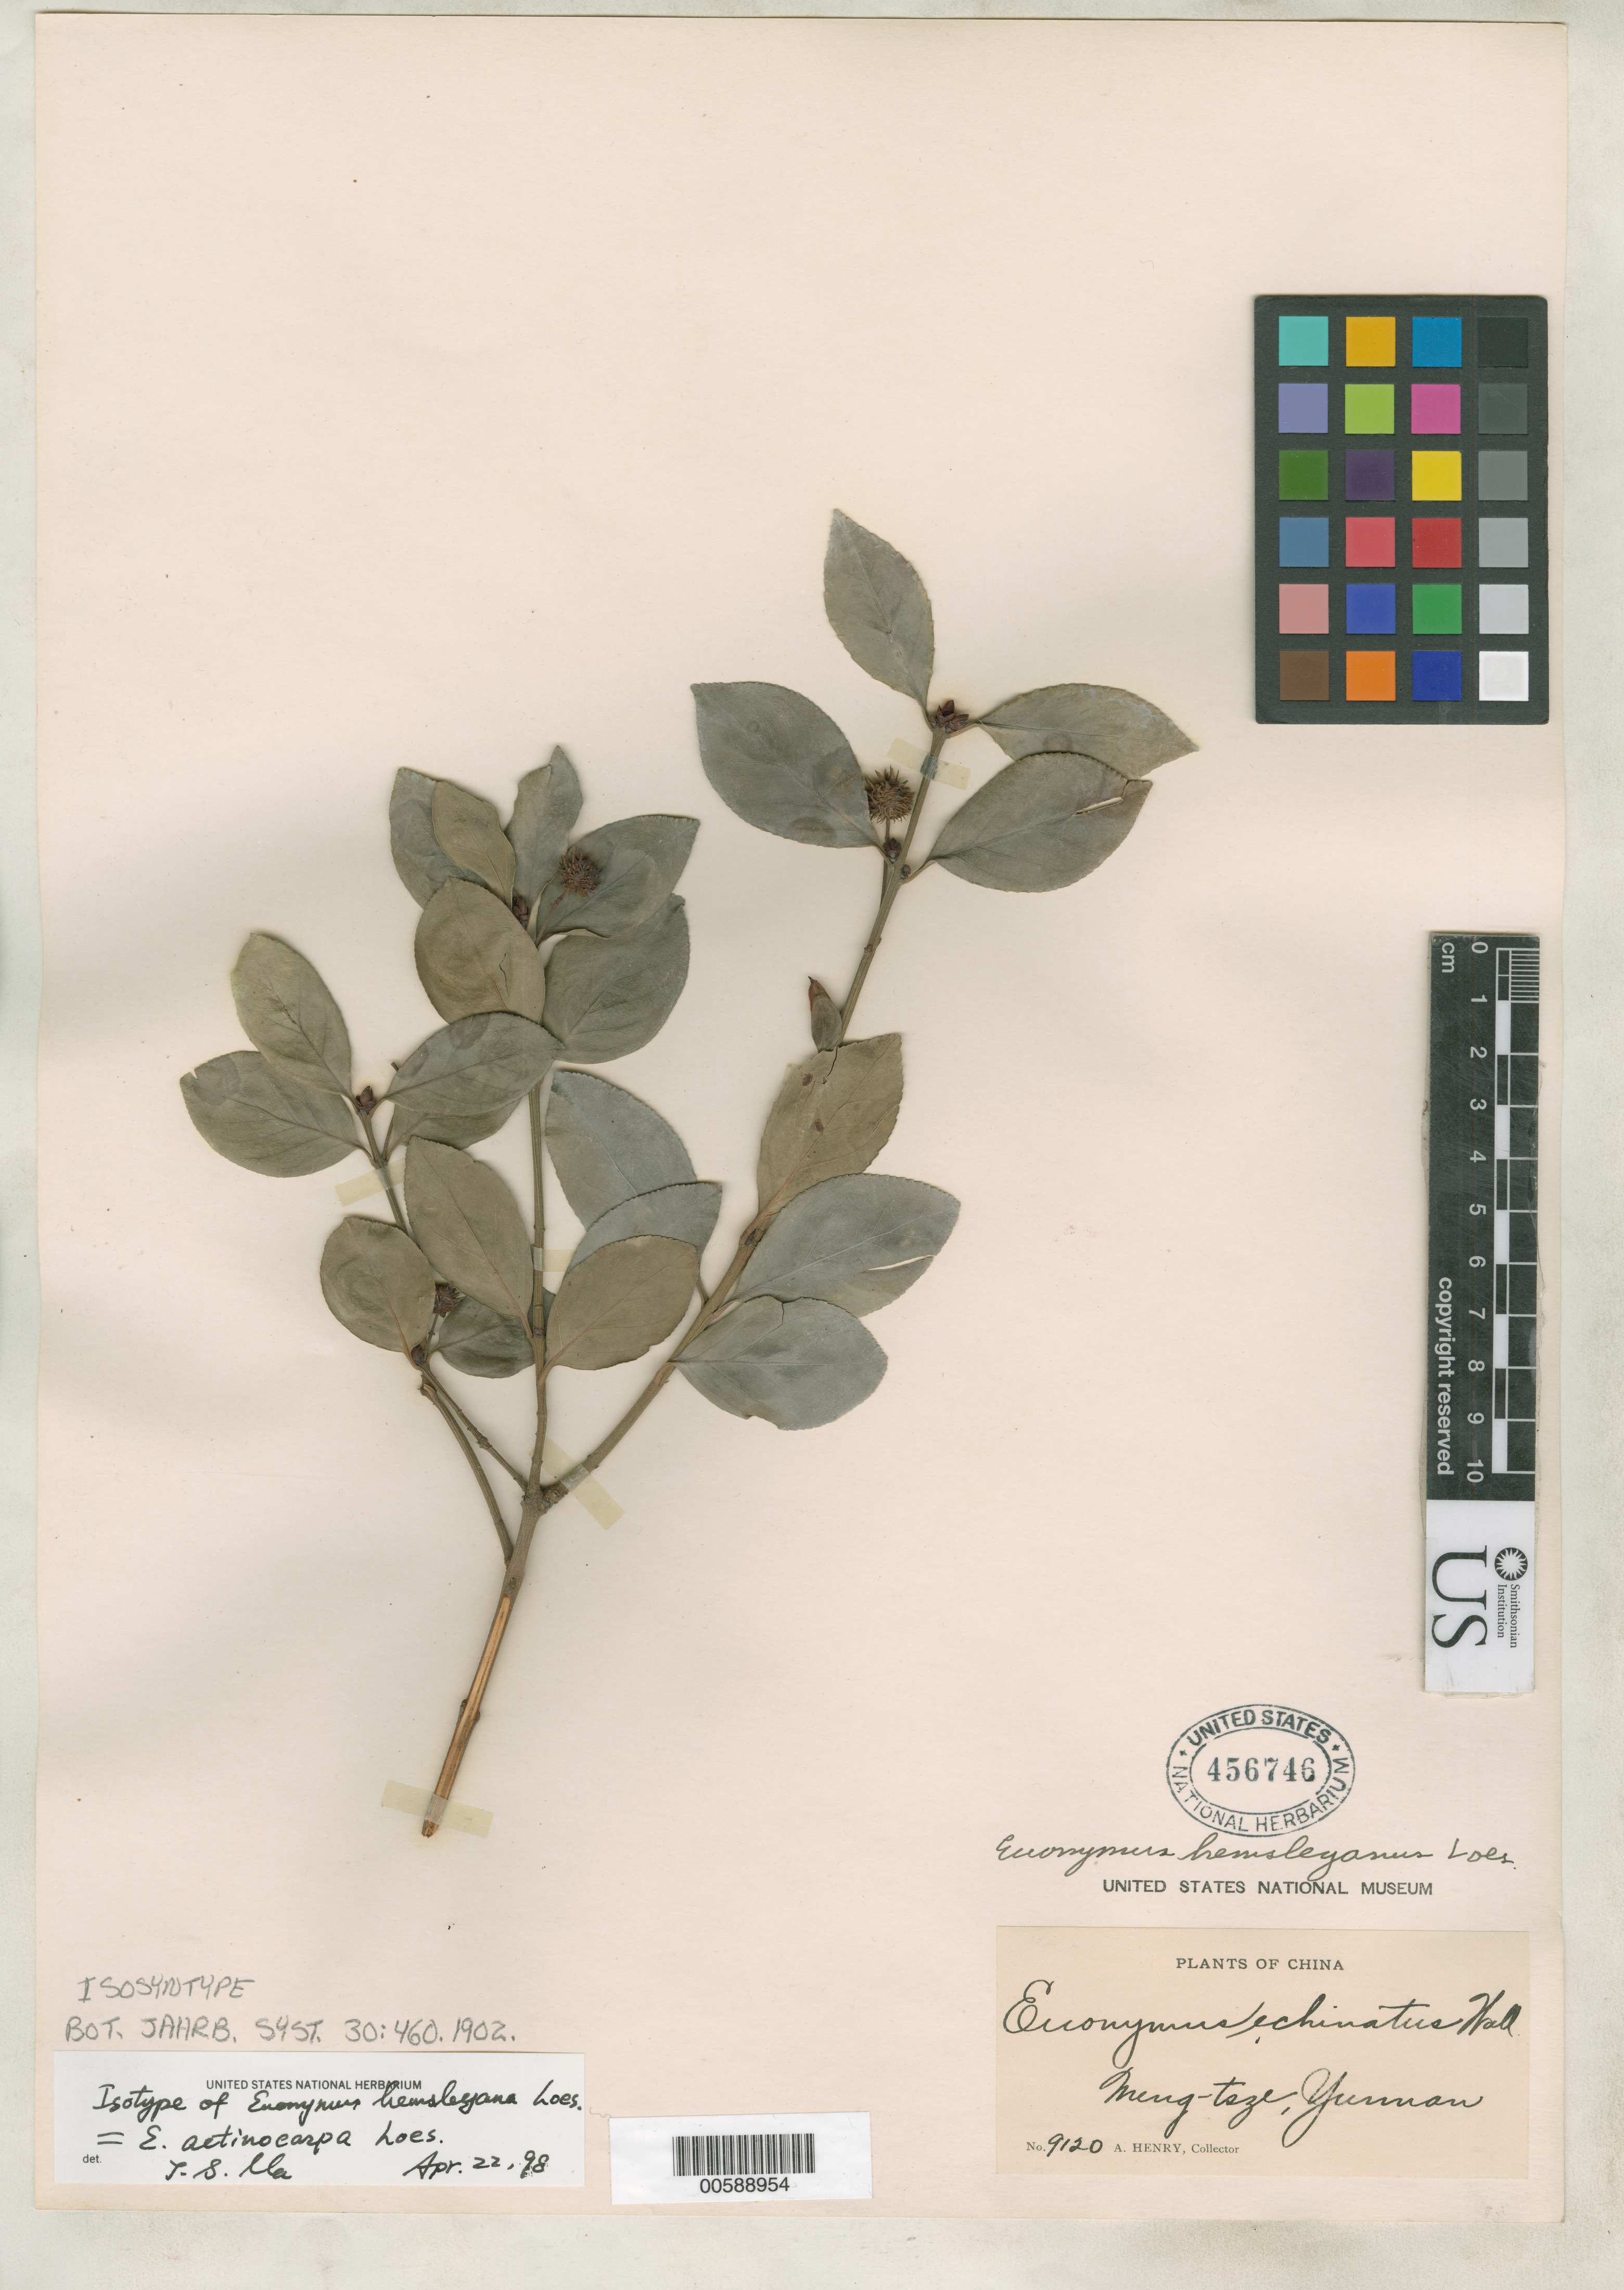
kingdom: Plantae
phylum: Tracheophyta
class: Magnoliopsida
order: Celastrales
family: Celastraceae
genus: Euonymus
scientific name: Euonymus hemsleyanus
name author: Loes.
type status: Isosyntype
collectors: A. Henry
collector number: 9120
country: China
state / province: Yunnan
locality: Yunnan, Mengtze.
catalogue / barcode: US 456746